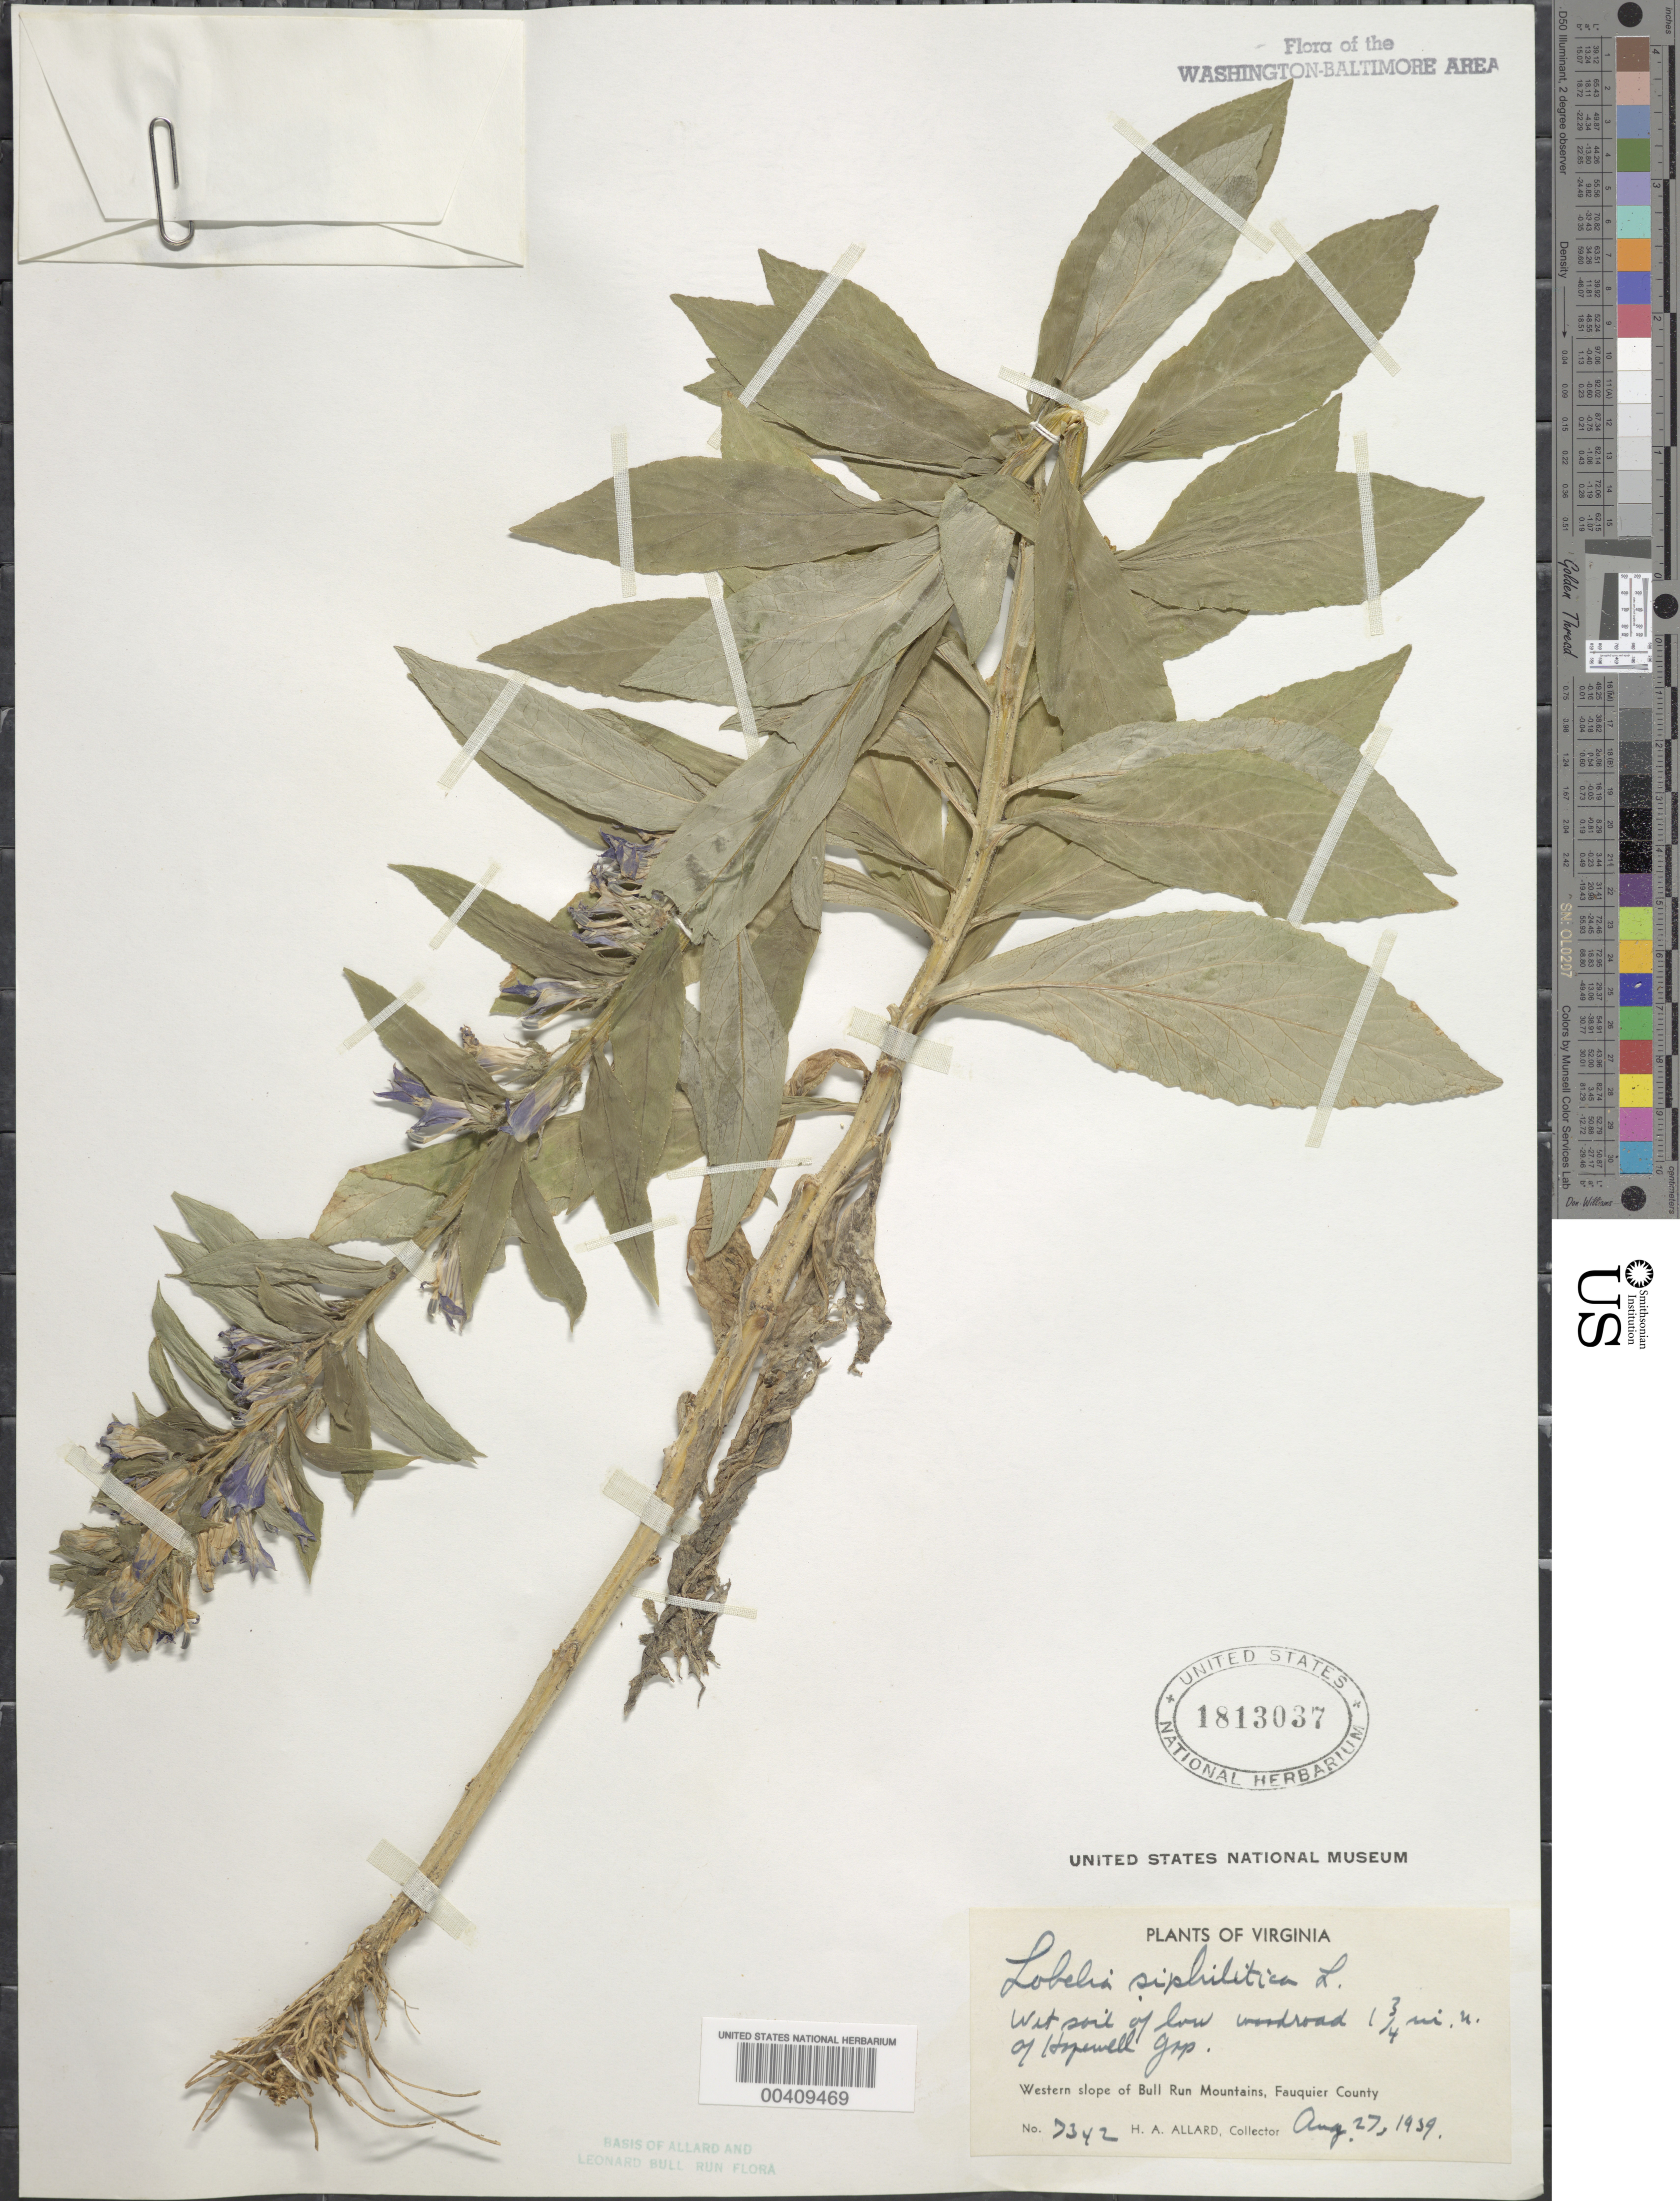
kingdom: Plantae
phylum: Tracheophyta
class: Magnoliopsida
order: Asterales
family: Campanulaceae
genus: Lobelia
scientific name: Lobelia siphilitica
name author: L.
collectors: H. A. Allard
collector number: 7342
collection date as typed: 27 Aug 1939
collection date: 1939-08-27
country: United States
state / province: Virginia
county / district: Fauquier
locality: West of Bull Run Mts.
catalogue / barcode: US 1813037